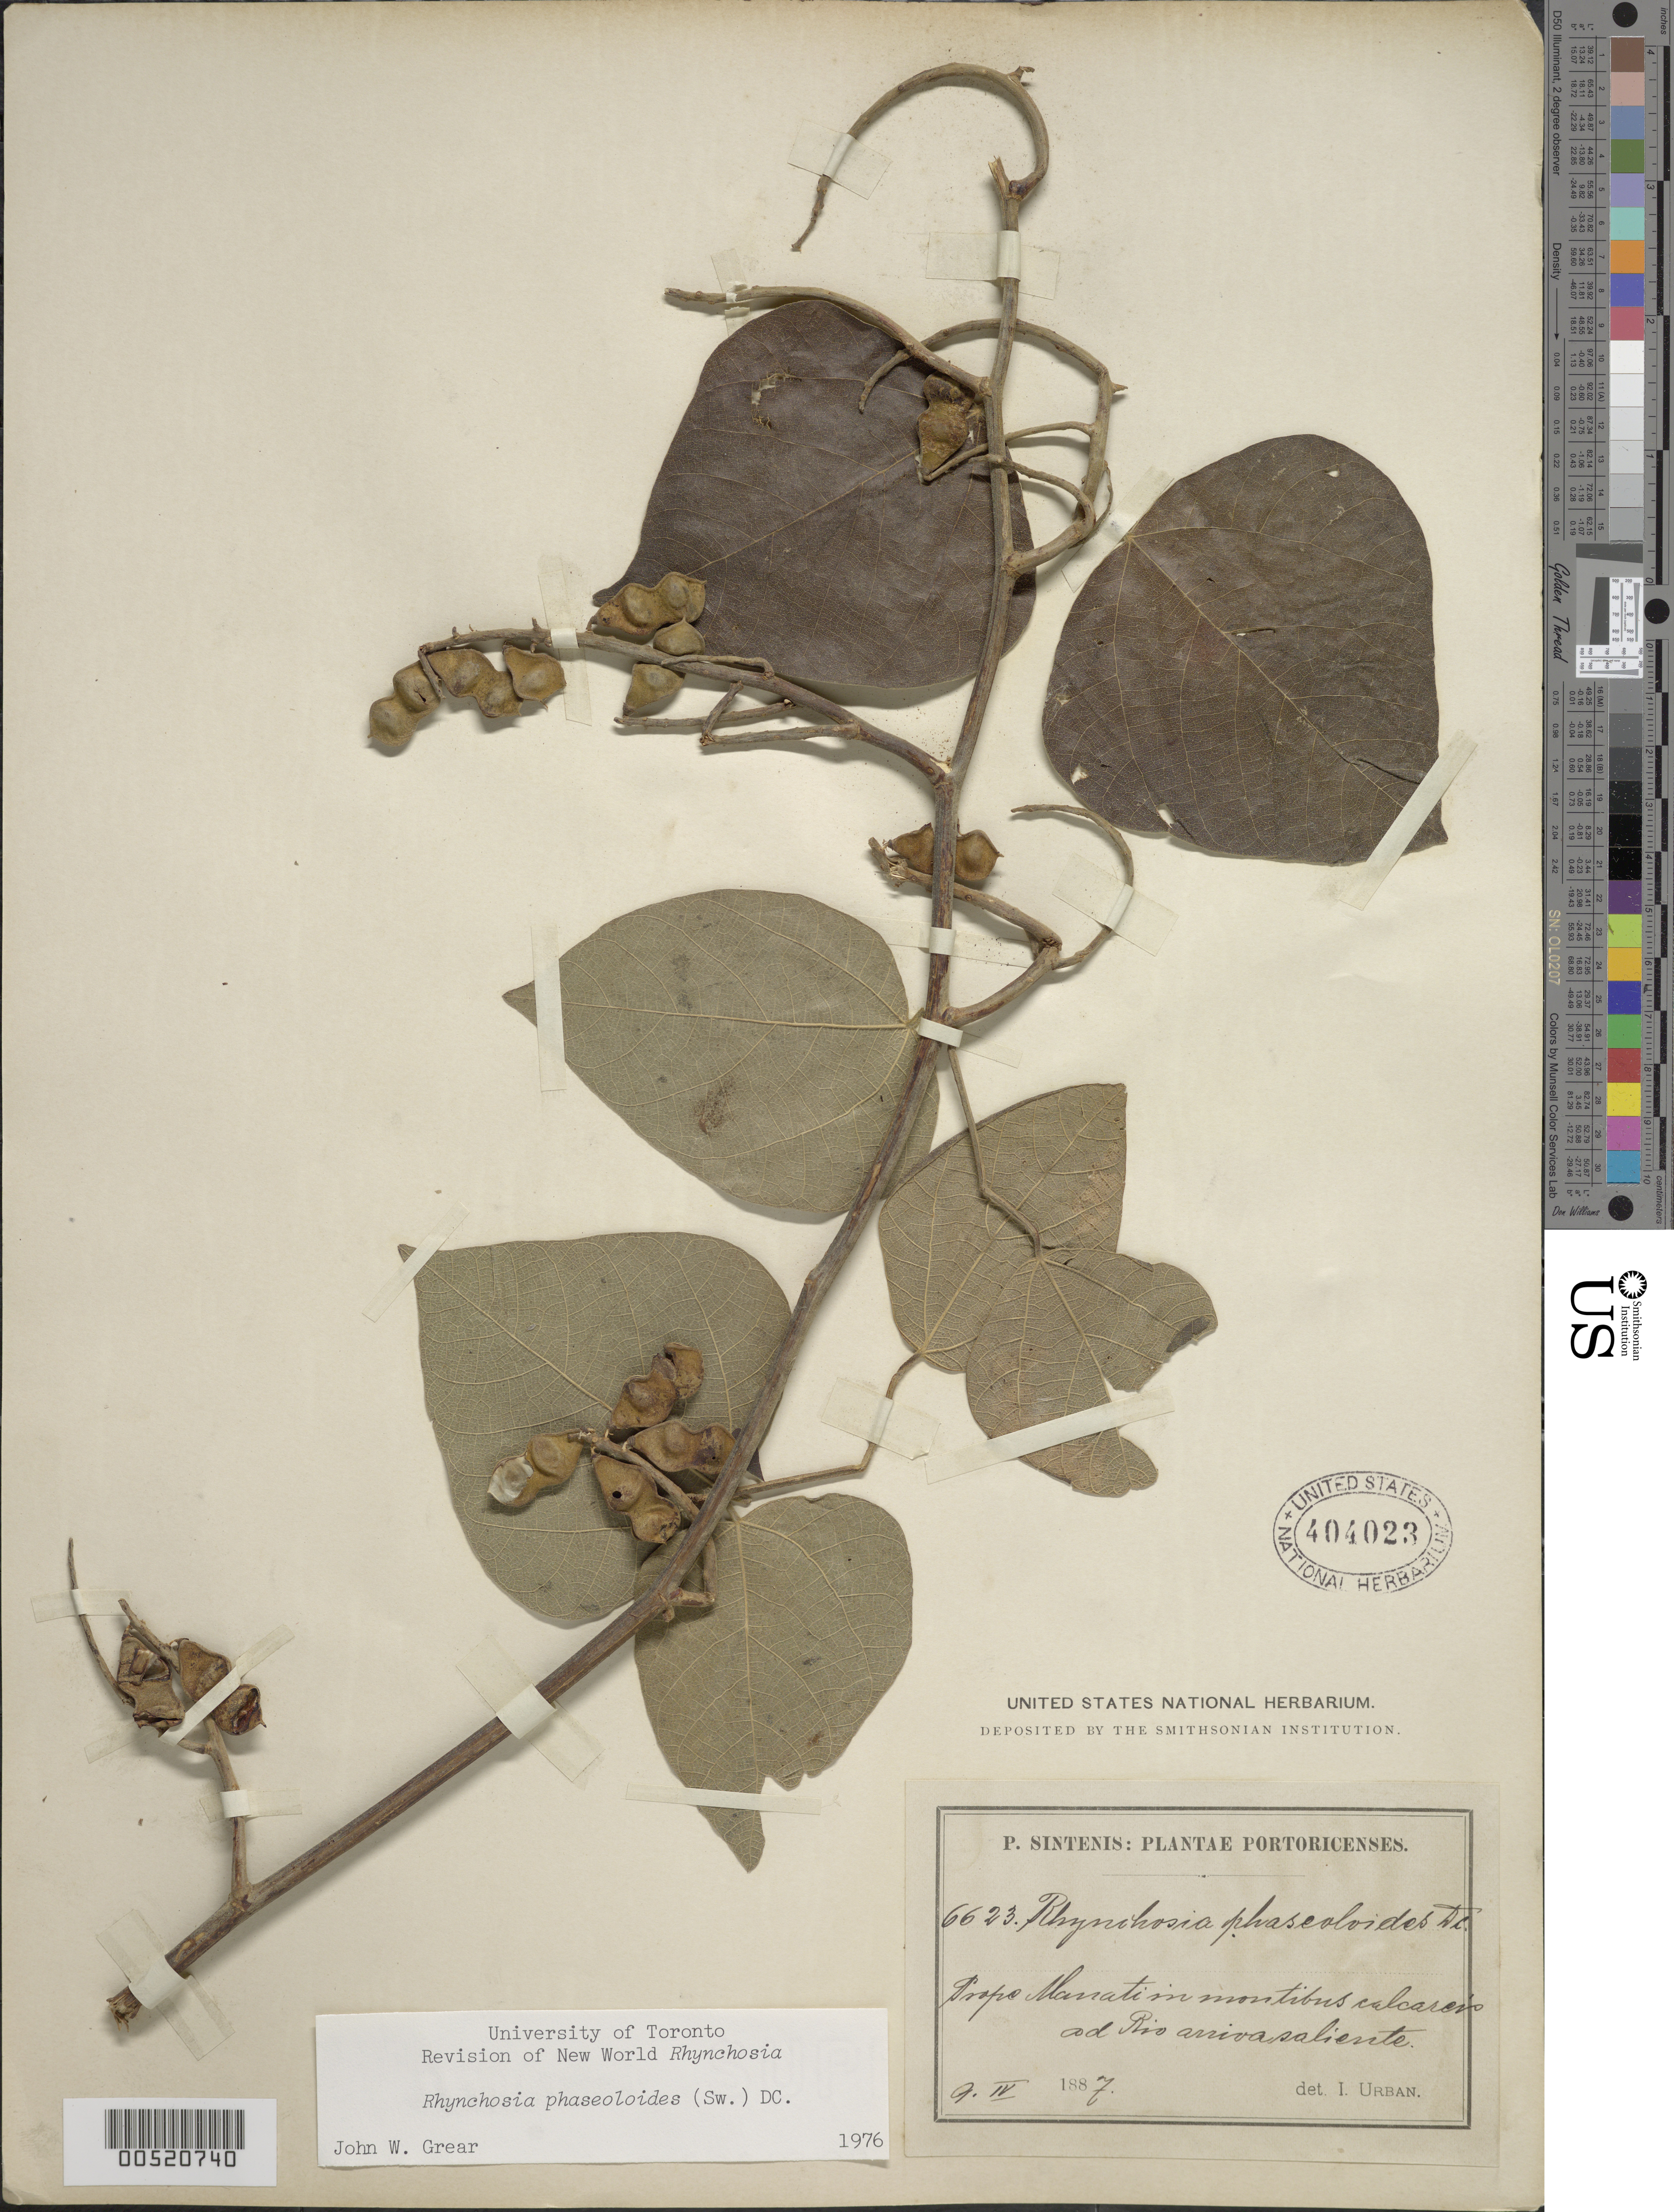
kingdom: Plantae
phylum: Tracheophyta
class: Magnoliopsida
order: Fabales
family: Fabaceae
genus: Rhynchosia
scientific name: Rhynchosia phaseoloides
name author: (Sw.) DC.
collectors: P. Sintenis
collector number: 6623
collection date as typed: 09 Apr 1887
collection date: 1887-04-09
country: Puerto Rico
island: Greater Antilles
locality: Prope Manati. In montibus calcareis ad Río arriva saliente.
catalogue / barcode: US 404023